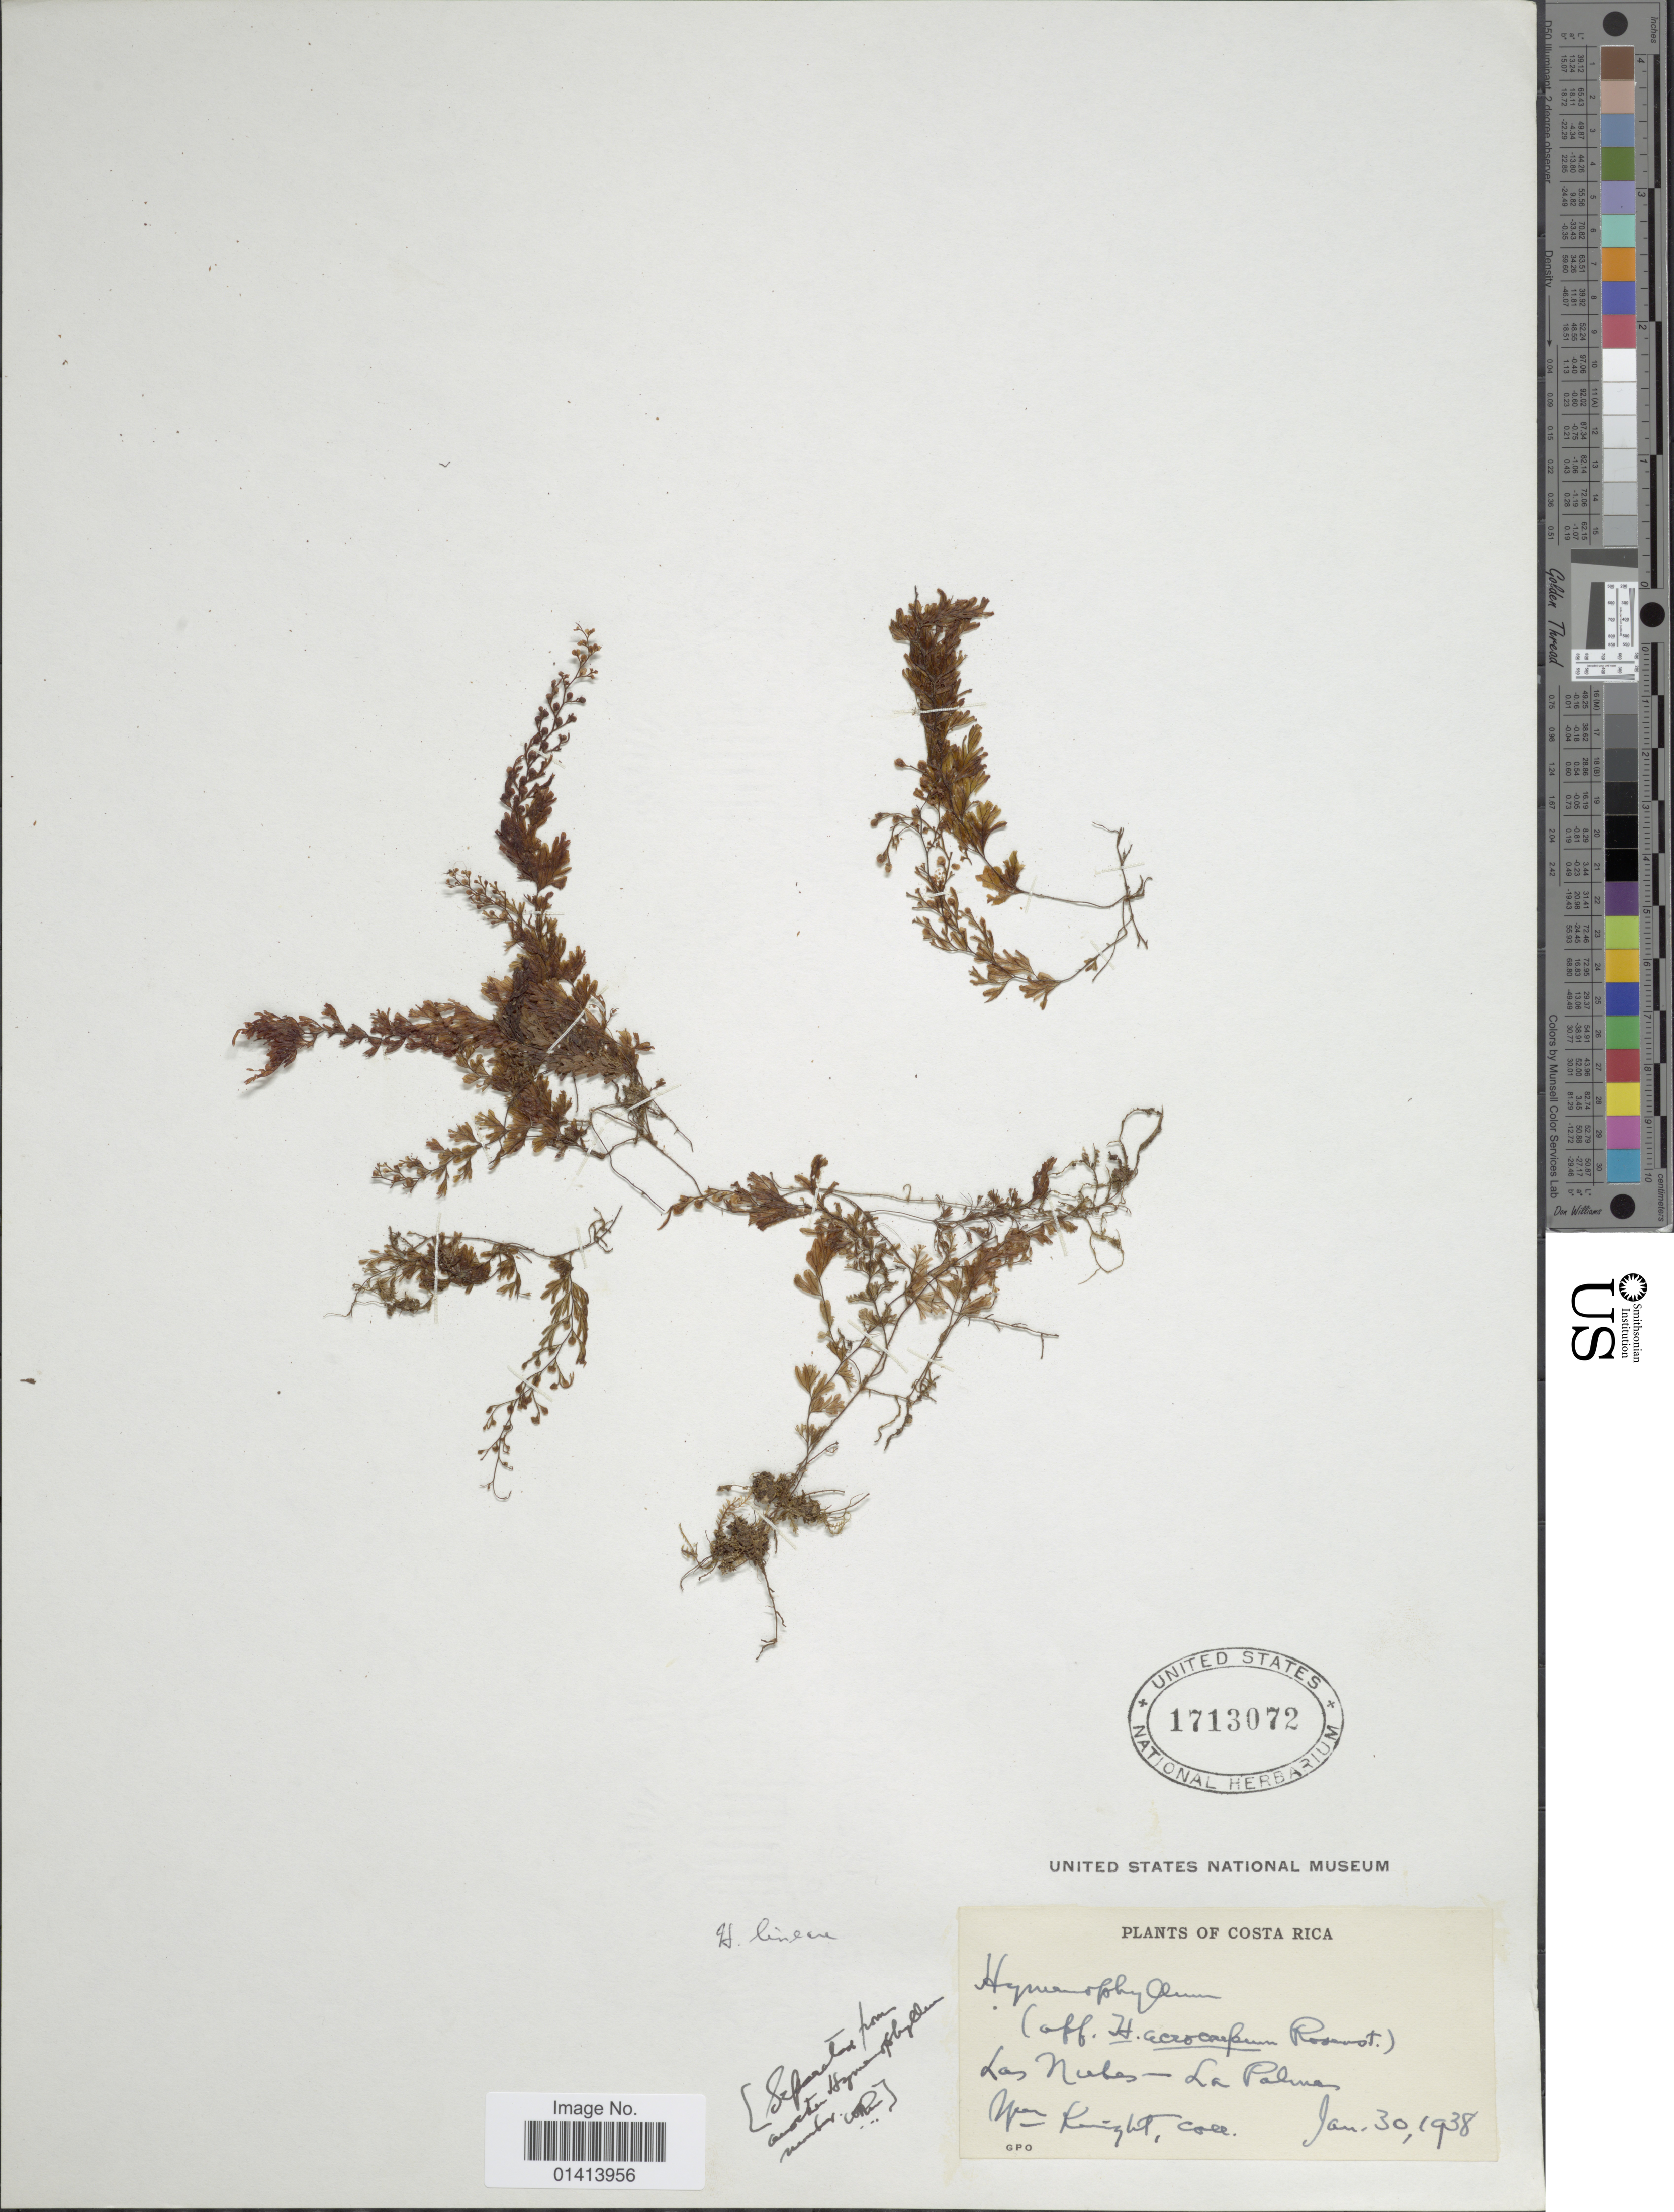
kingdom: Plantae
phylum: Tracheophyta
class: Polypodiopsida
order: Hymenophyllales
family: Hymenophyllaceae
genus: Hymenophyllum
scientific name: Hymenophyllum lineare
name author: (Sw.) Sw.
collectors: W. Knight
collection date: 1939-01-30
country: Costa Rica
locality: Las Nubes - La Palma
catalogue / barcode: US 1713072